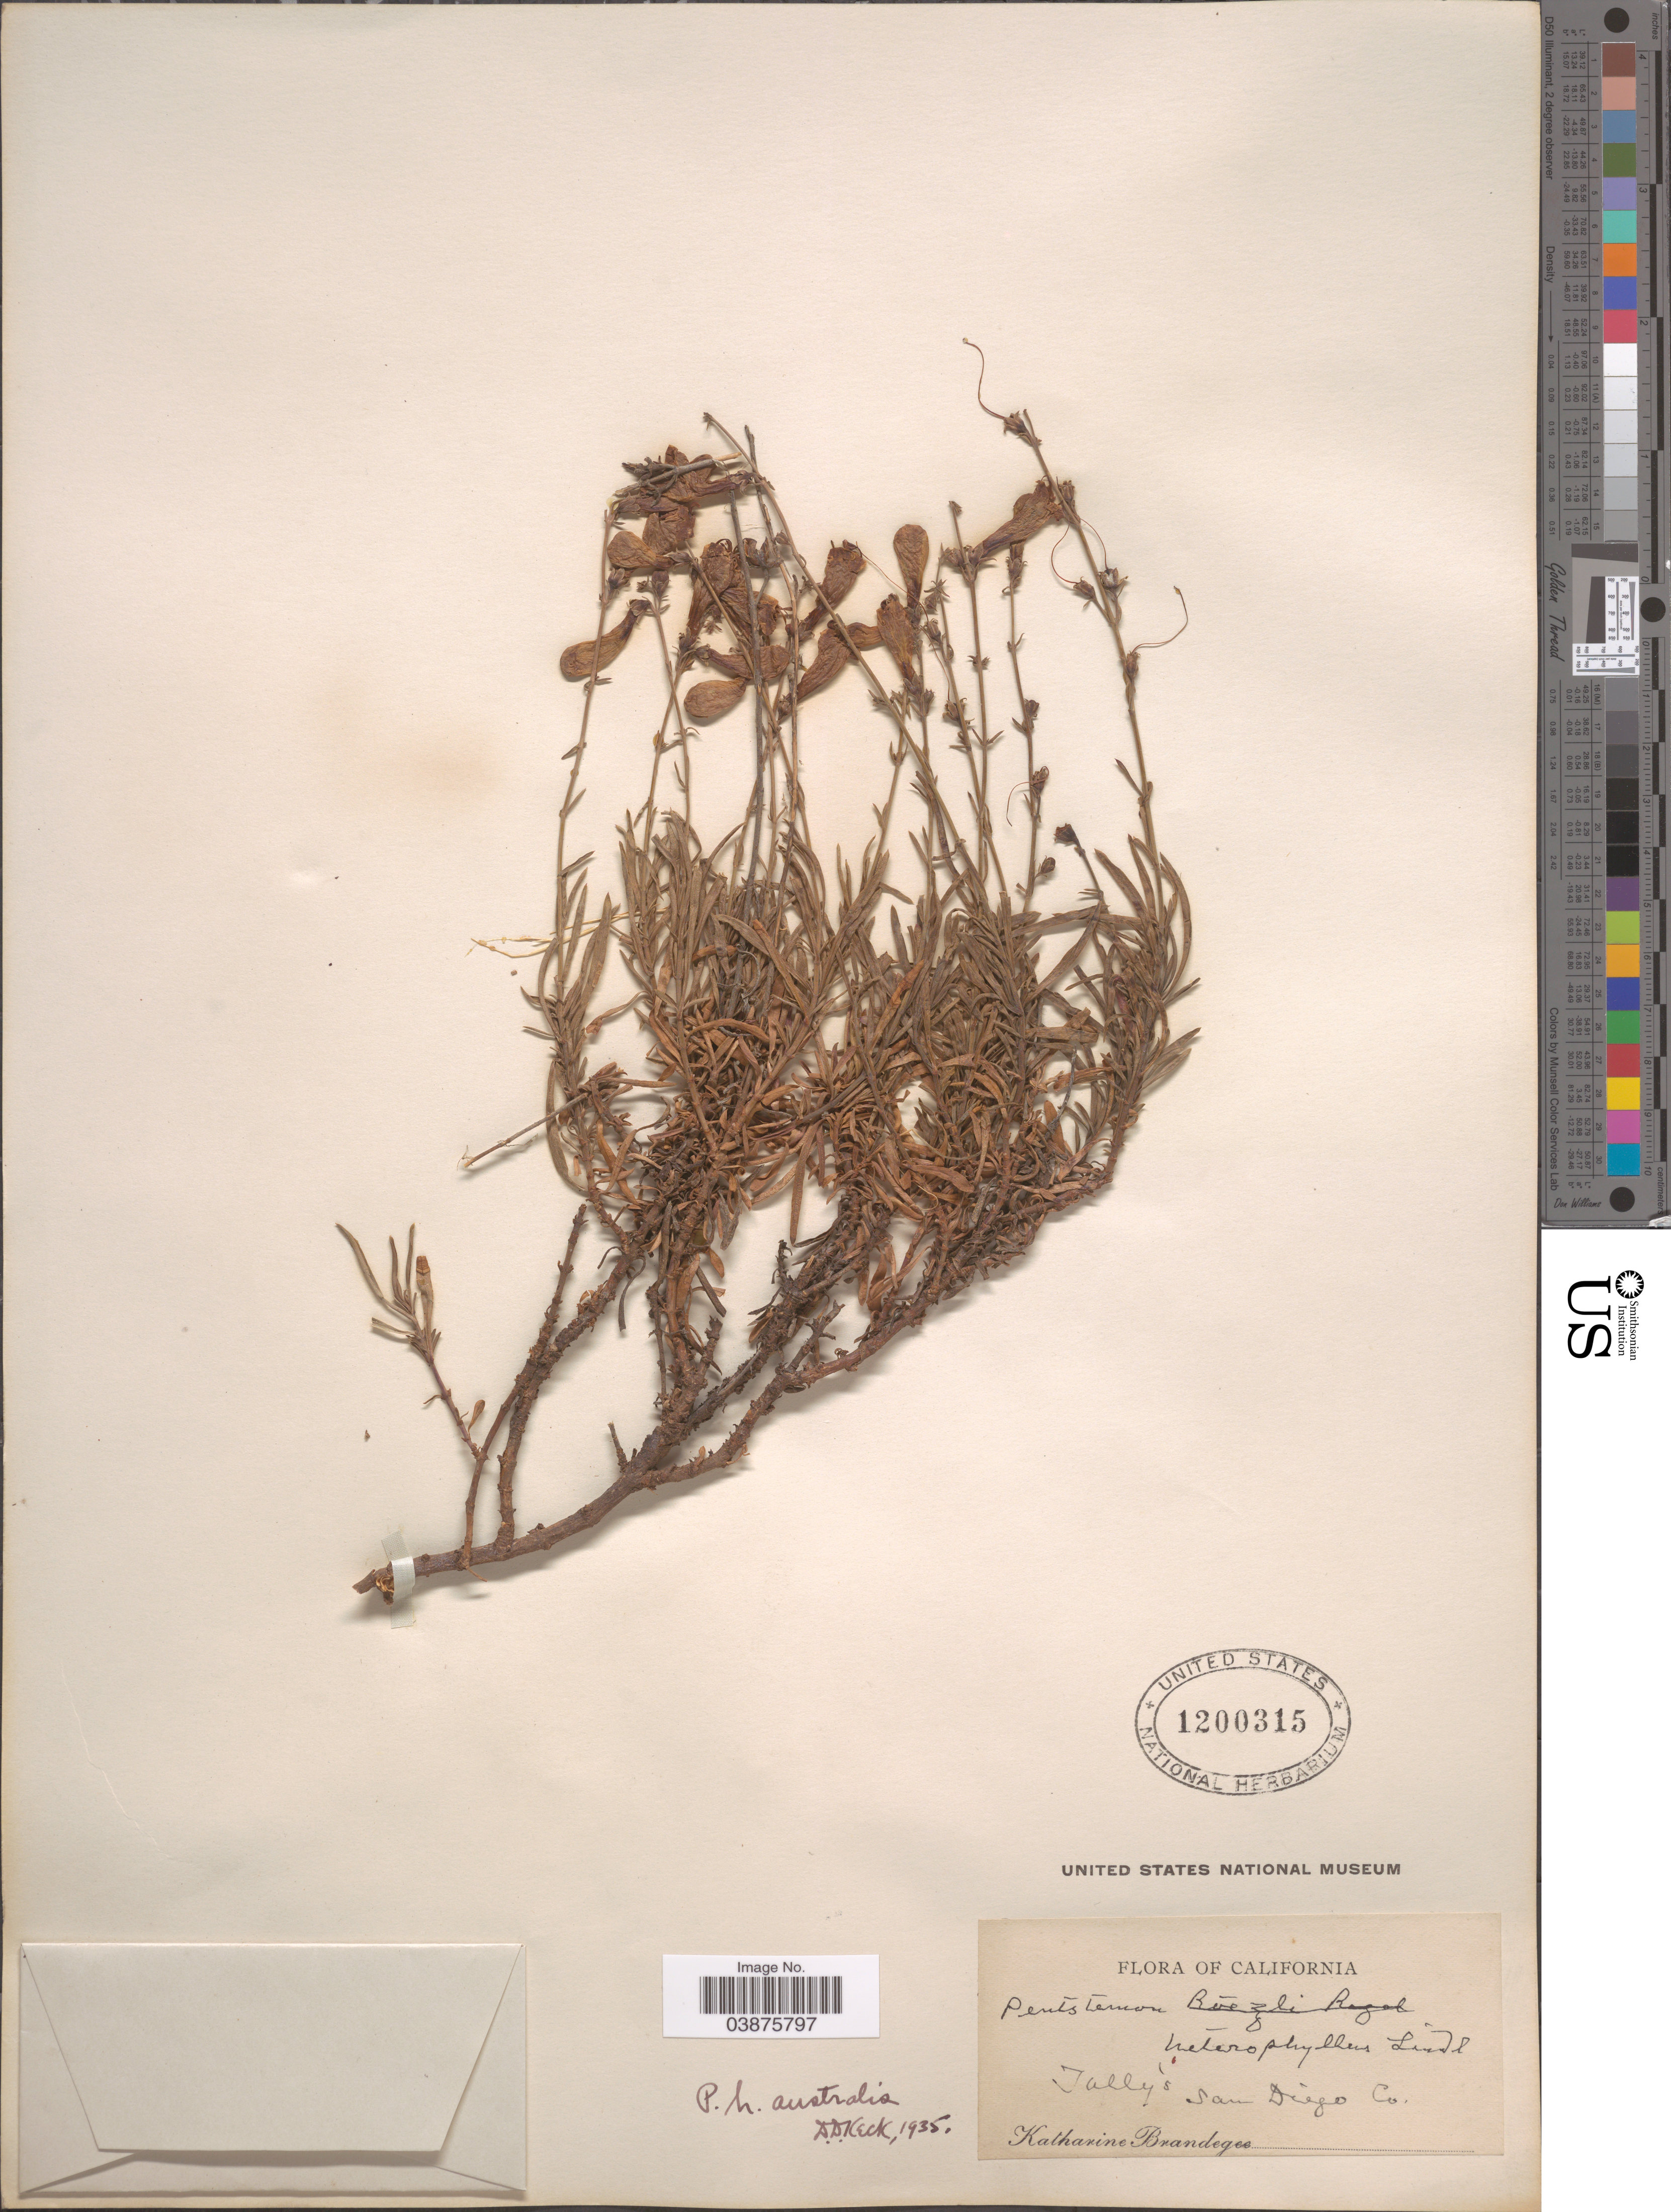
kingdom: Plantae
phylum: Tracheophyta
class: Magnoliopsida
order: Lamiales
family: Plantaginaceae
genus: Penstemon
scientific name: Penstemon heterophyllus subsp. australis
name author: (Munz & I.M. Johnst.) D.D. Keck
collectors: M. K. Brandegee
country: United States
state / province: California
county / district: San Diego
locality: Tally's San Diego Co.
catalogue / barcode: US 1200315